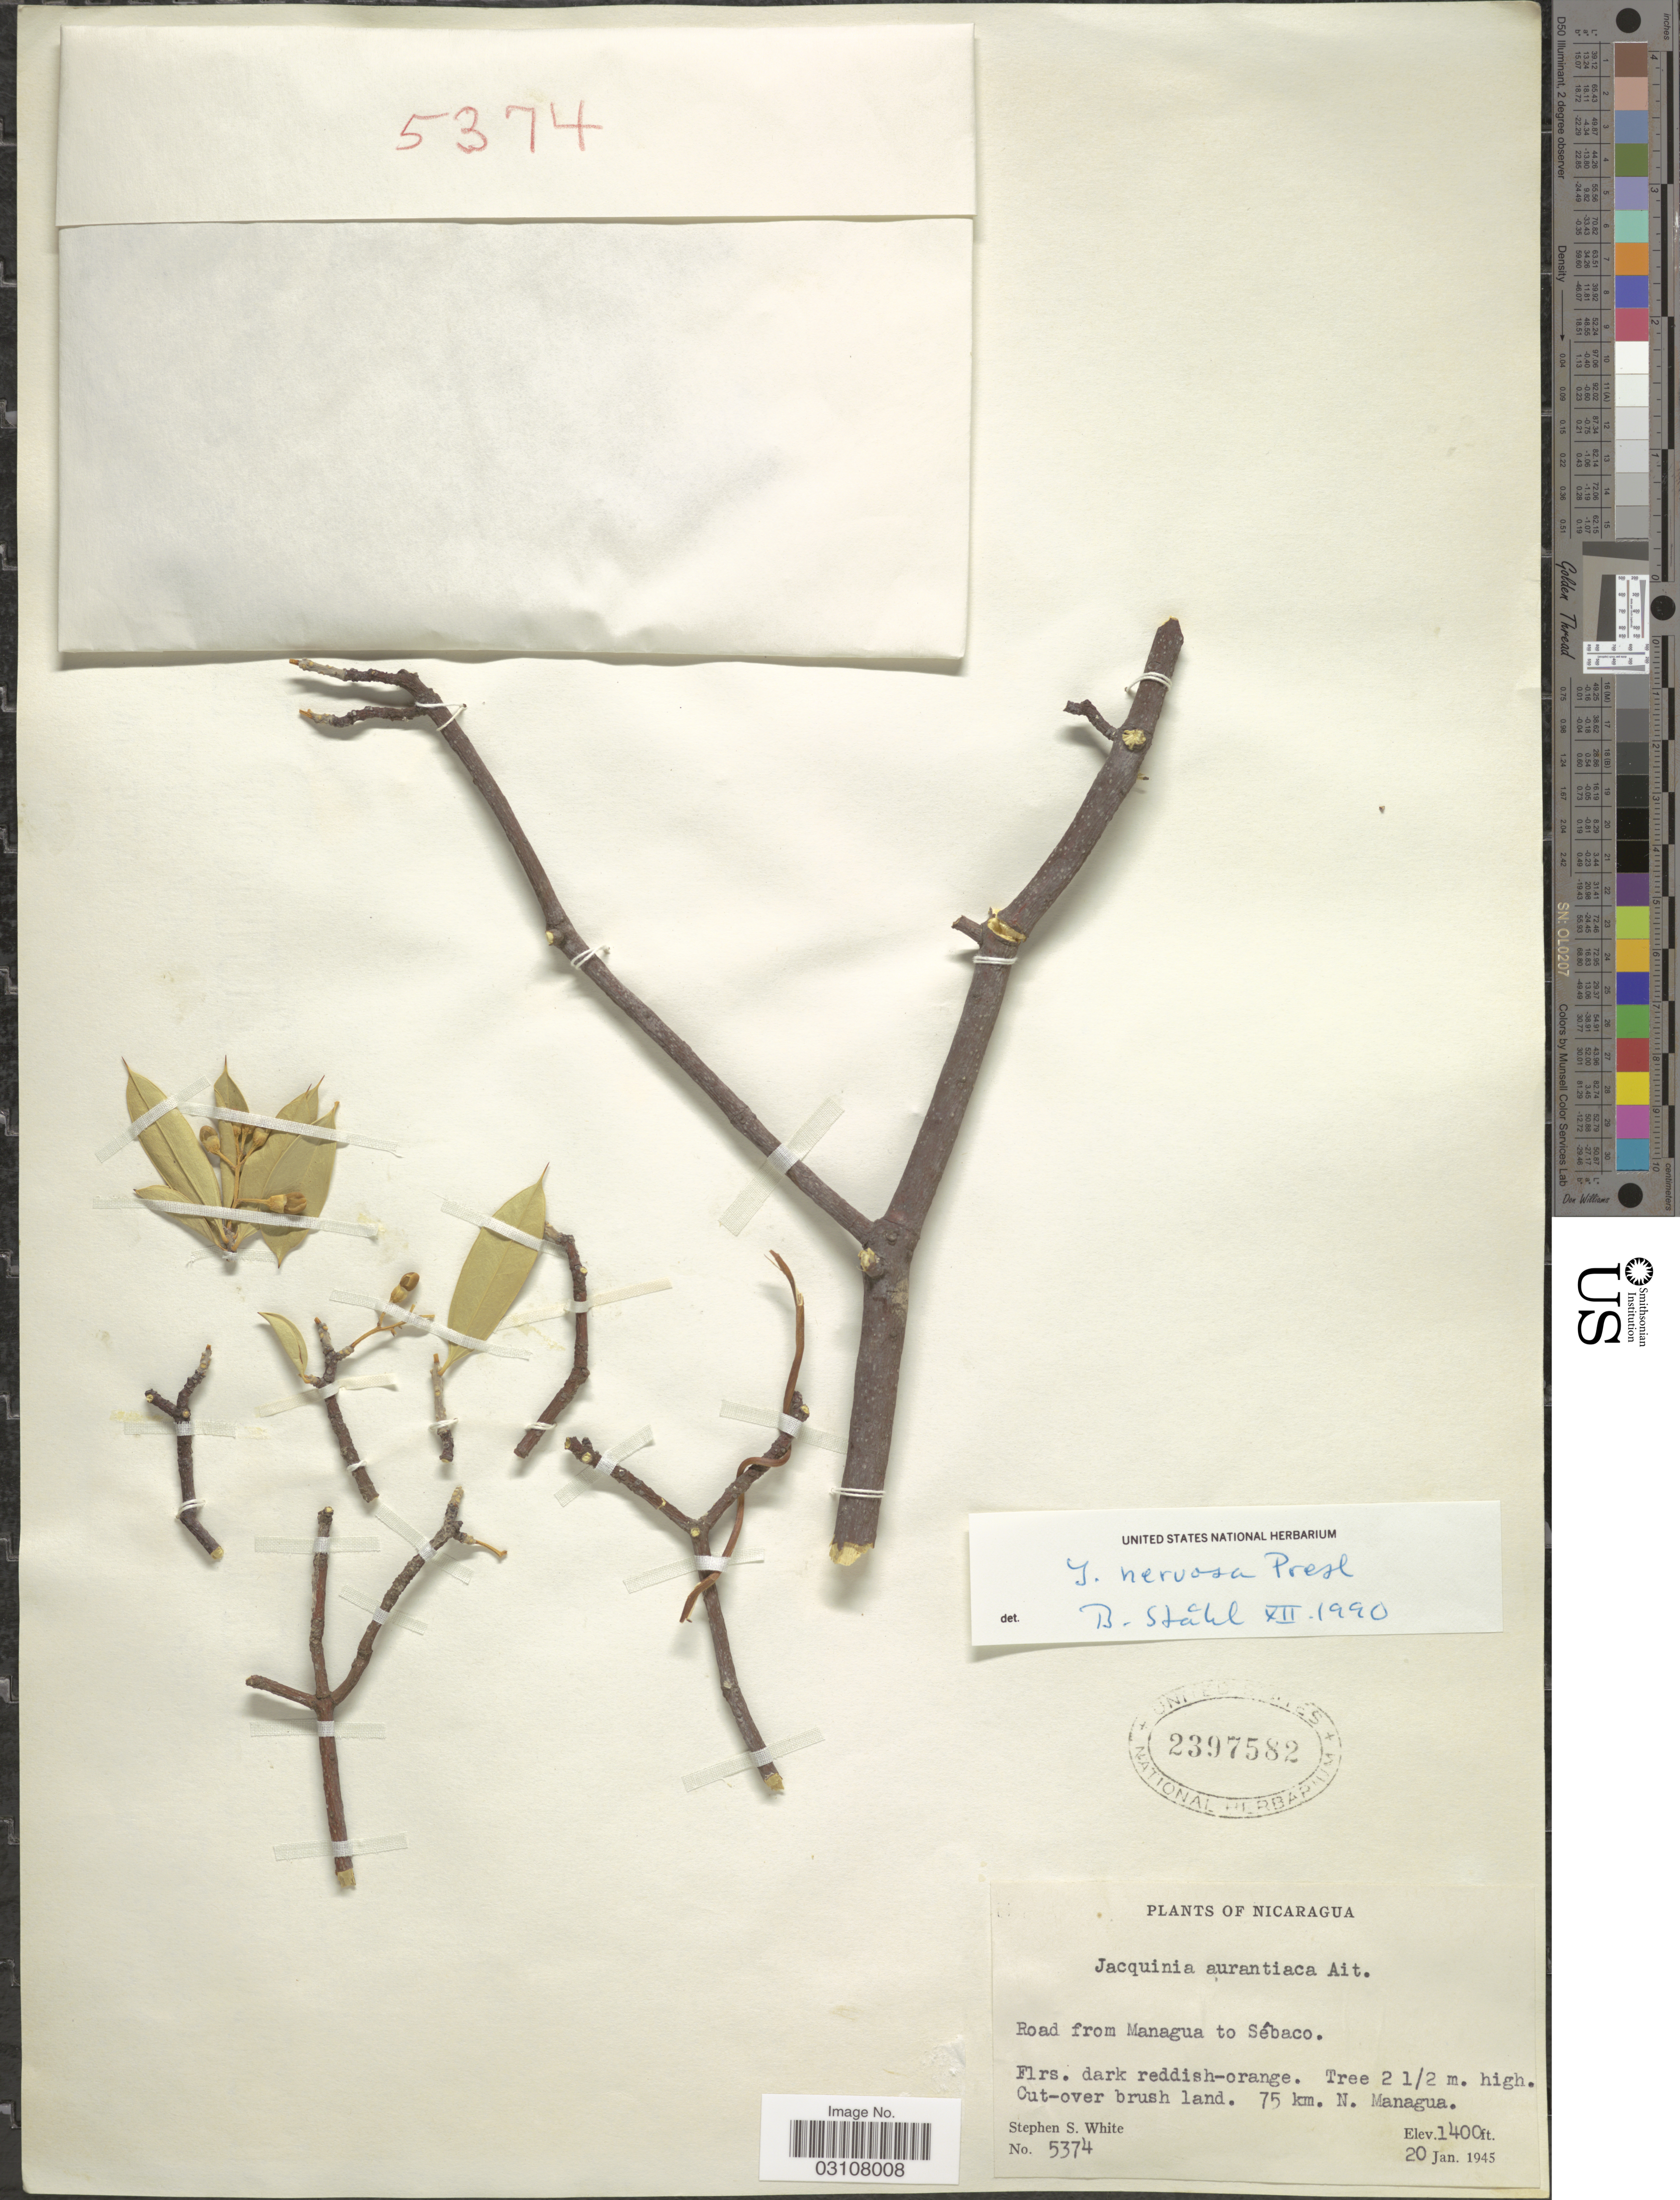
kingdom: Plantae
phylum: Tracheophyta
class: Magnoliopsida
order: Ericales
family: Primulaceae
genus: Jacquinia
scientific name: Jacquinia nervosa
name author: C. Presl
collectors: S. S. White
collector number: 5374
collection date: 1945-01-20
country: Nicaragua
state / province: Managua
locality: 75 km. N. Managua.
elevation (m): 427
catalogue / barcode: US 2397582